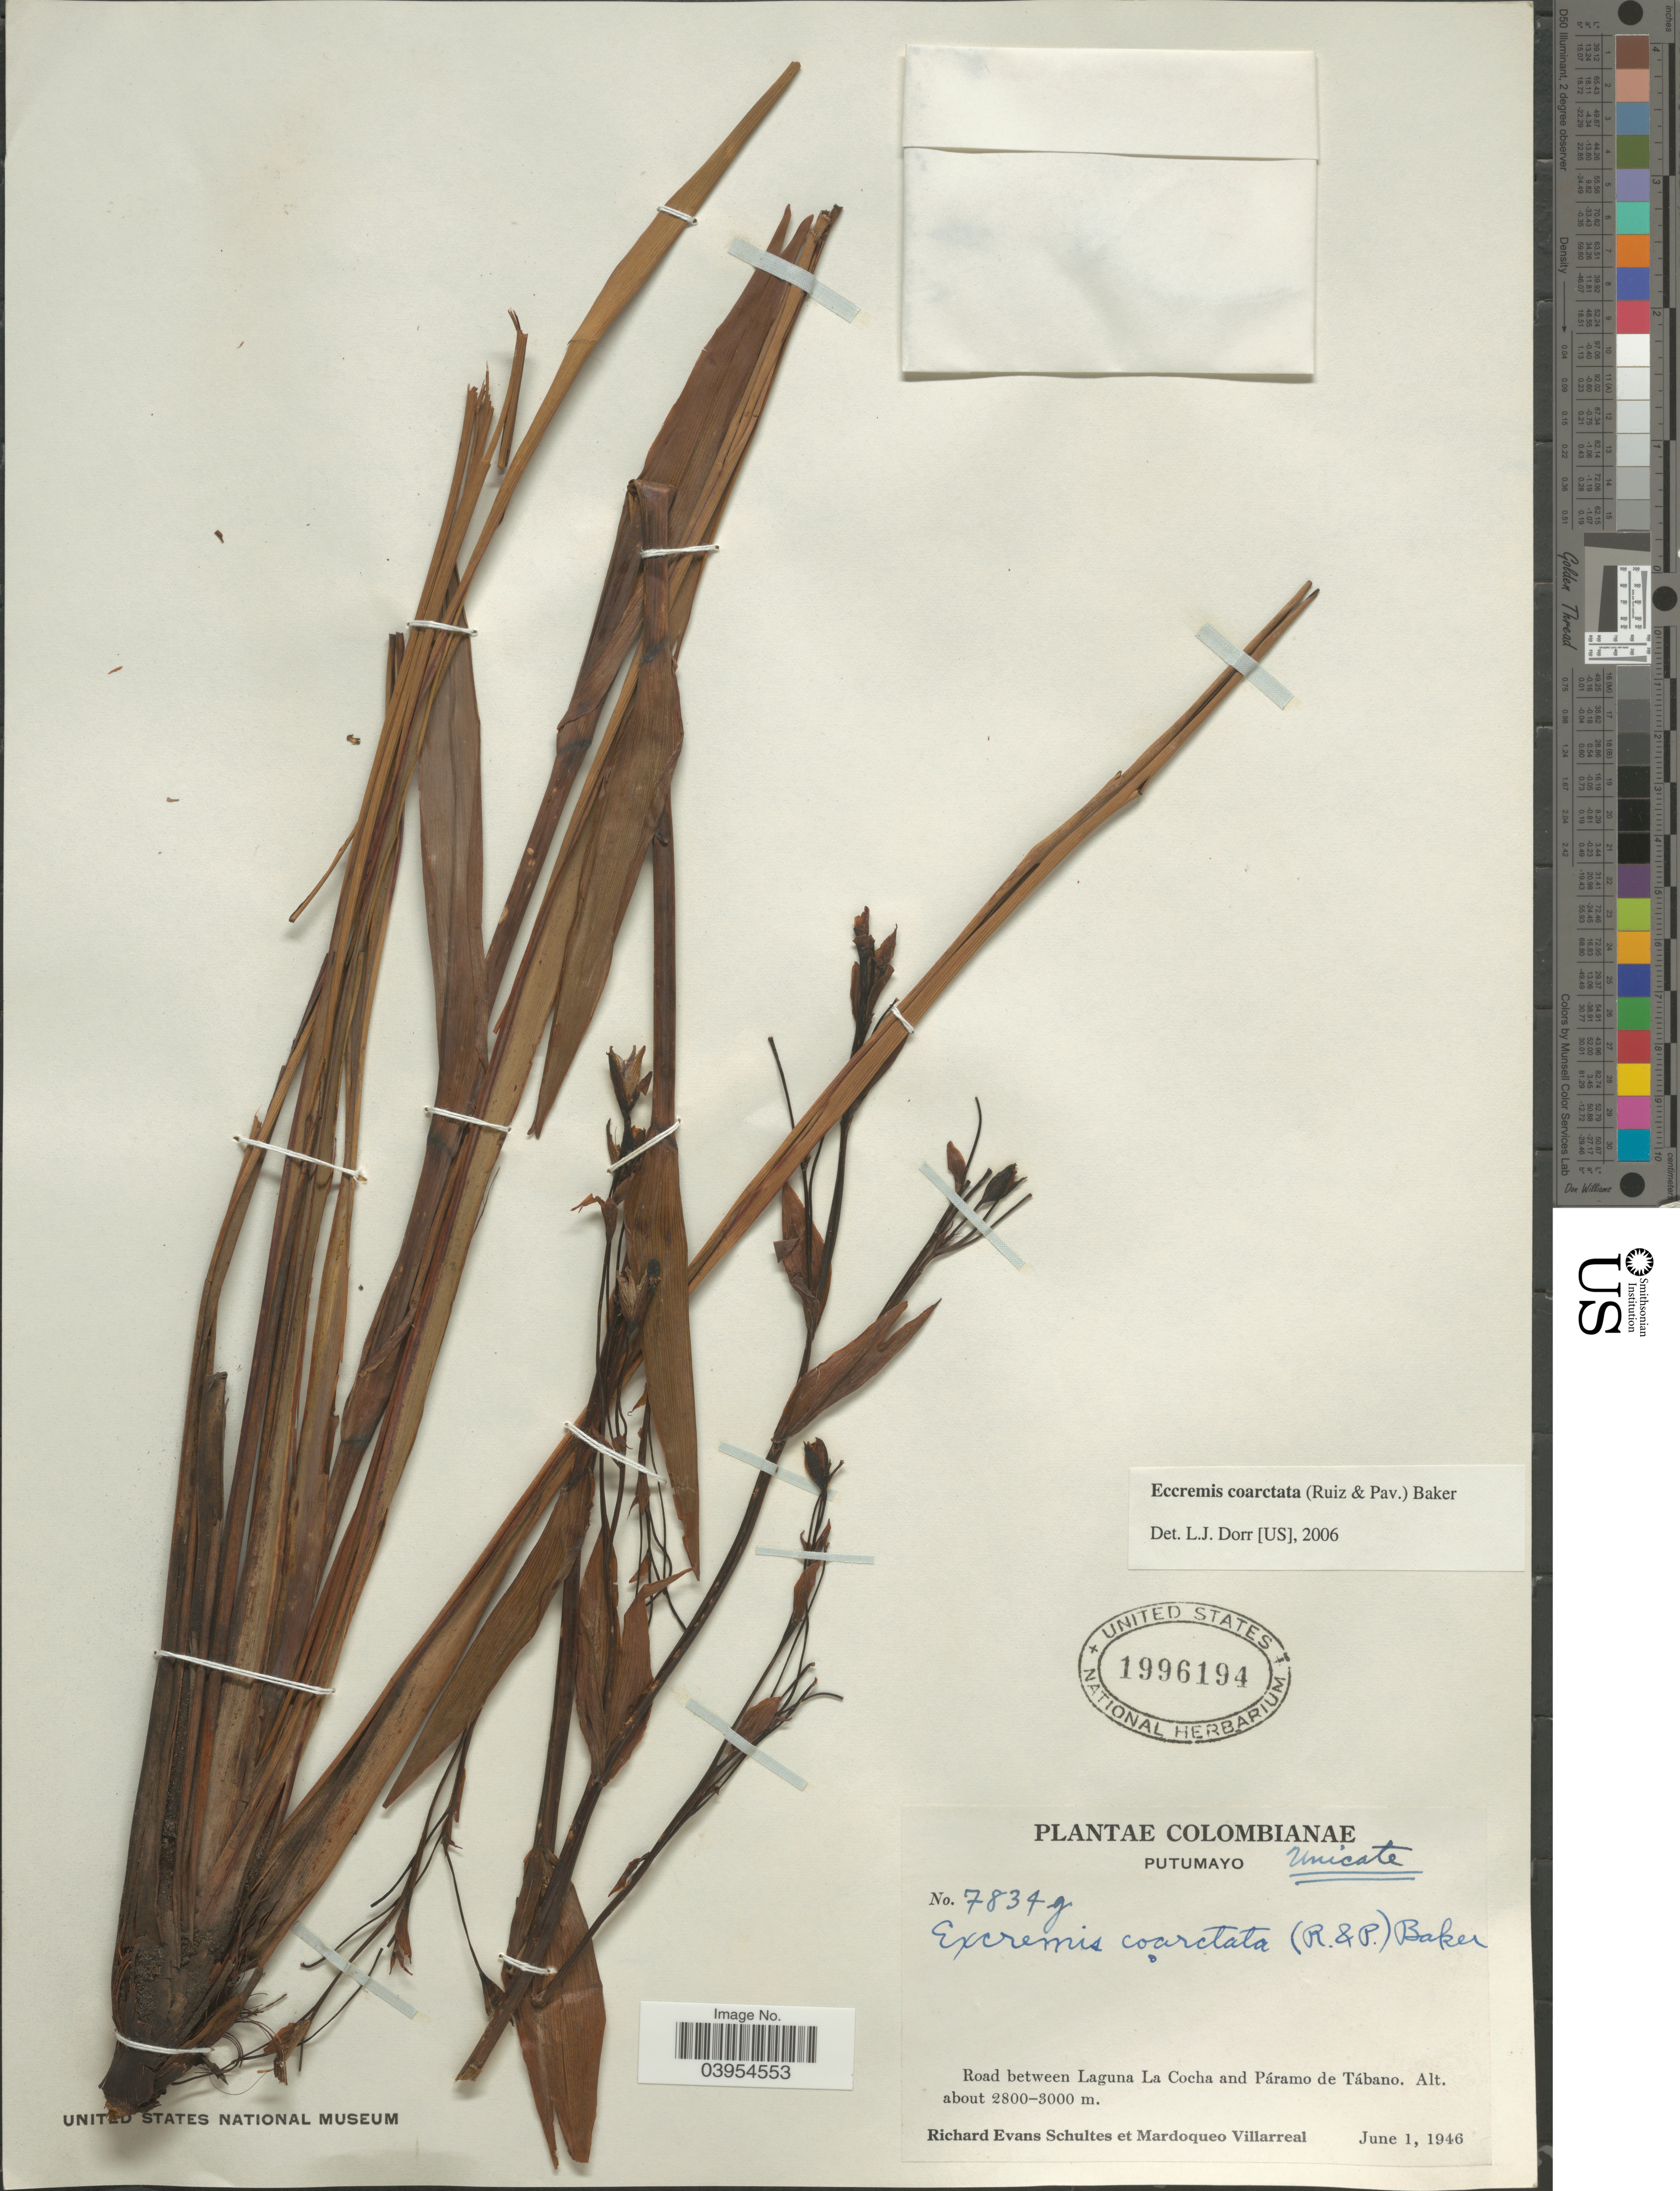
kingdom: Plantae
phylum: Tracheophyta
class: Liliopsida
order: Asparagales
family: Asphodelaceae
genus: Eccremis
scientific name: Eccremis coarctata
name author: Baker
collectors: R. E. Schultes & M. Villarreal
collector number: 7834g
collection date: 1946-06-01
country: Colombia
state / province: Putumayo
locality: Road between Laguna La Cocha and Páramo de Tábano.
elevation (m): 2800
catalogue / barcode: US 1996194